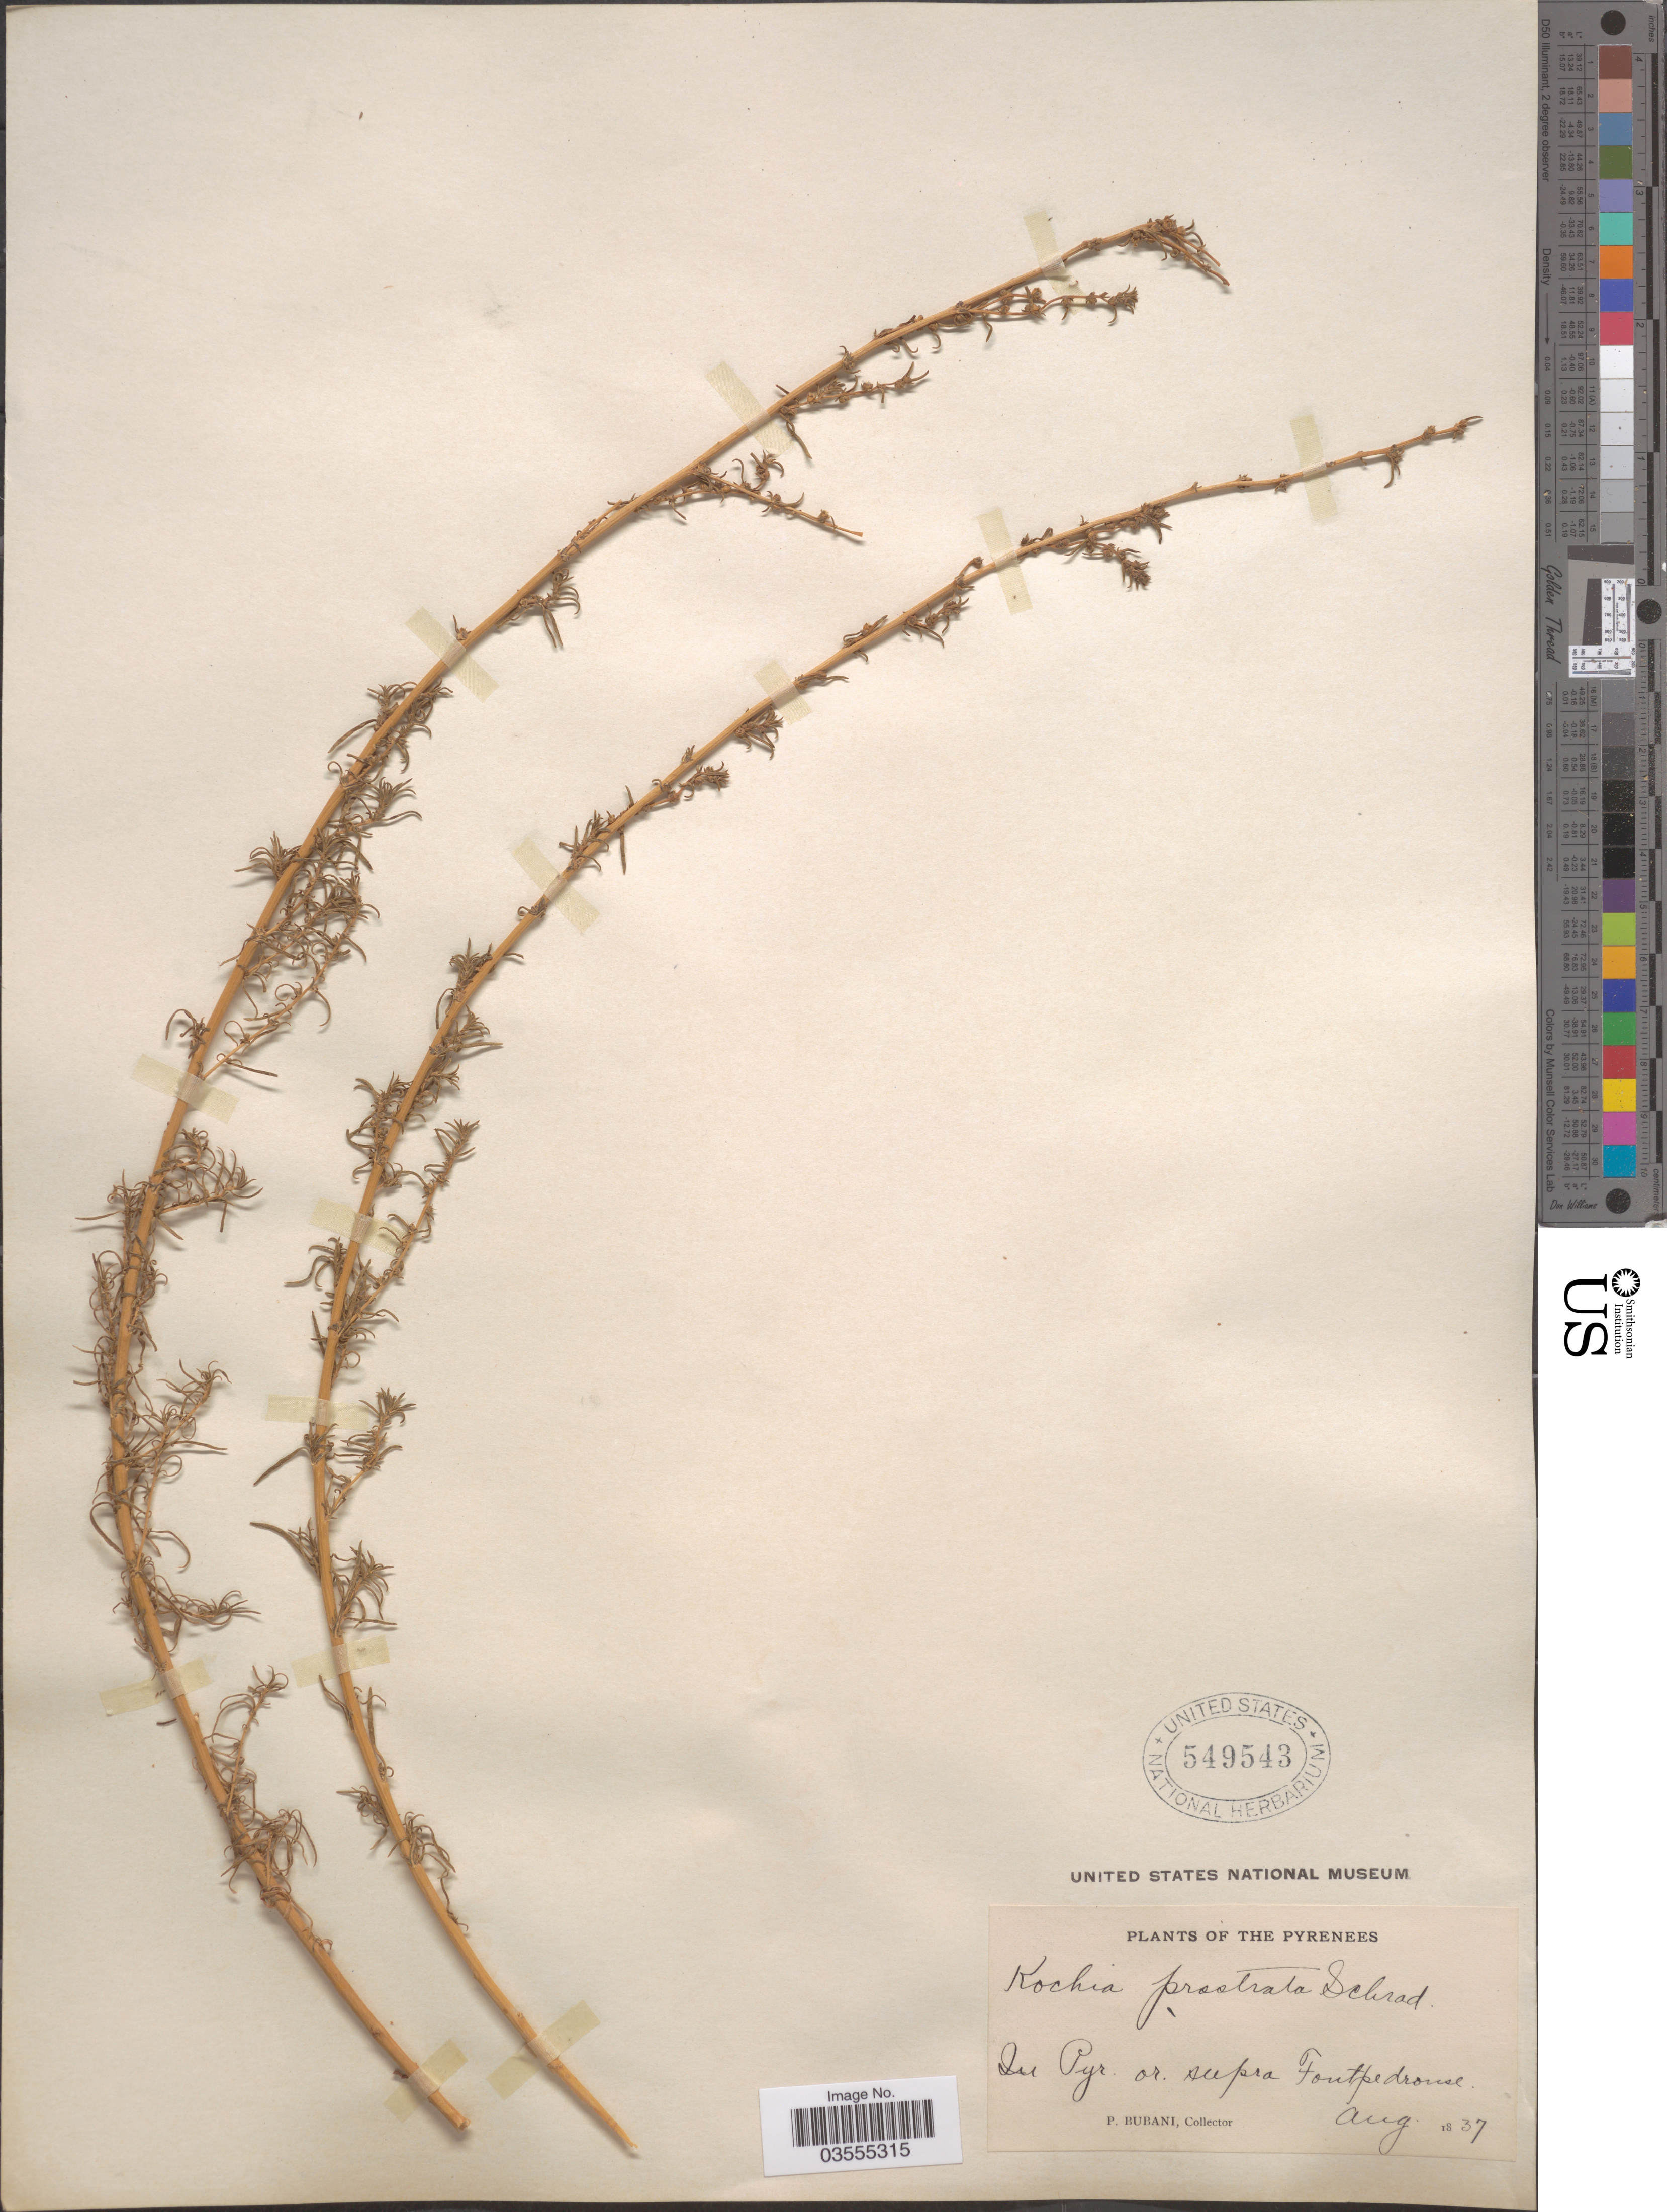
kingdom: Plantae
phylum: Tracheophyta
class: Magnoliopsida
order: Caryophyllales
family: Amaranthaceae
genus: Bassia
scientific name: Bassia prostrata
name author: (L.) Beck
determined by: U.S. National Herbarium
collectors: P. Bubani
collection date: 1837-08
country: France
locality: The Pyrenees. In Pyr. or. supra Fontpedrouse.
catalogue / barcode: US 549543